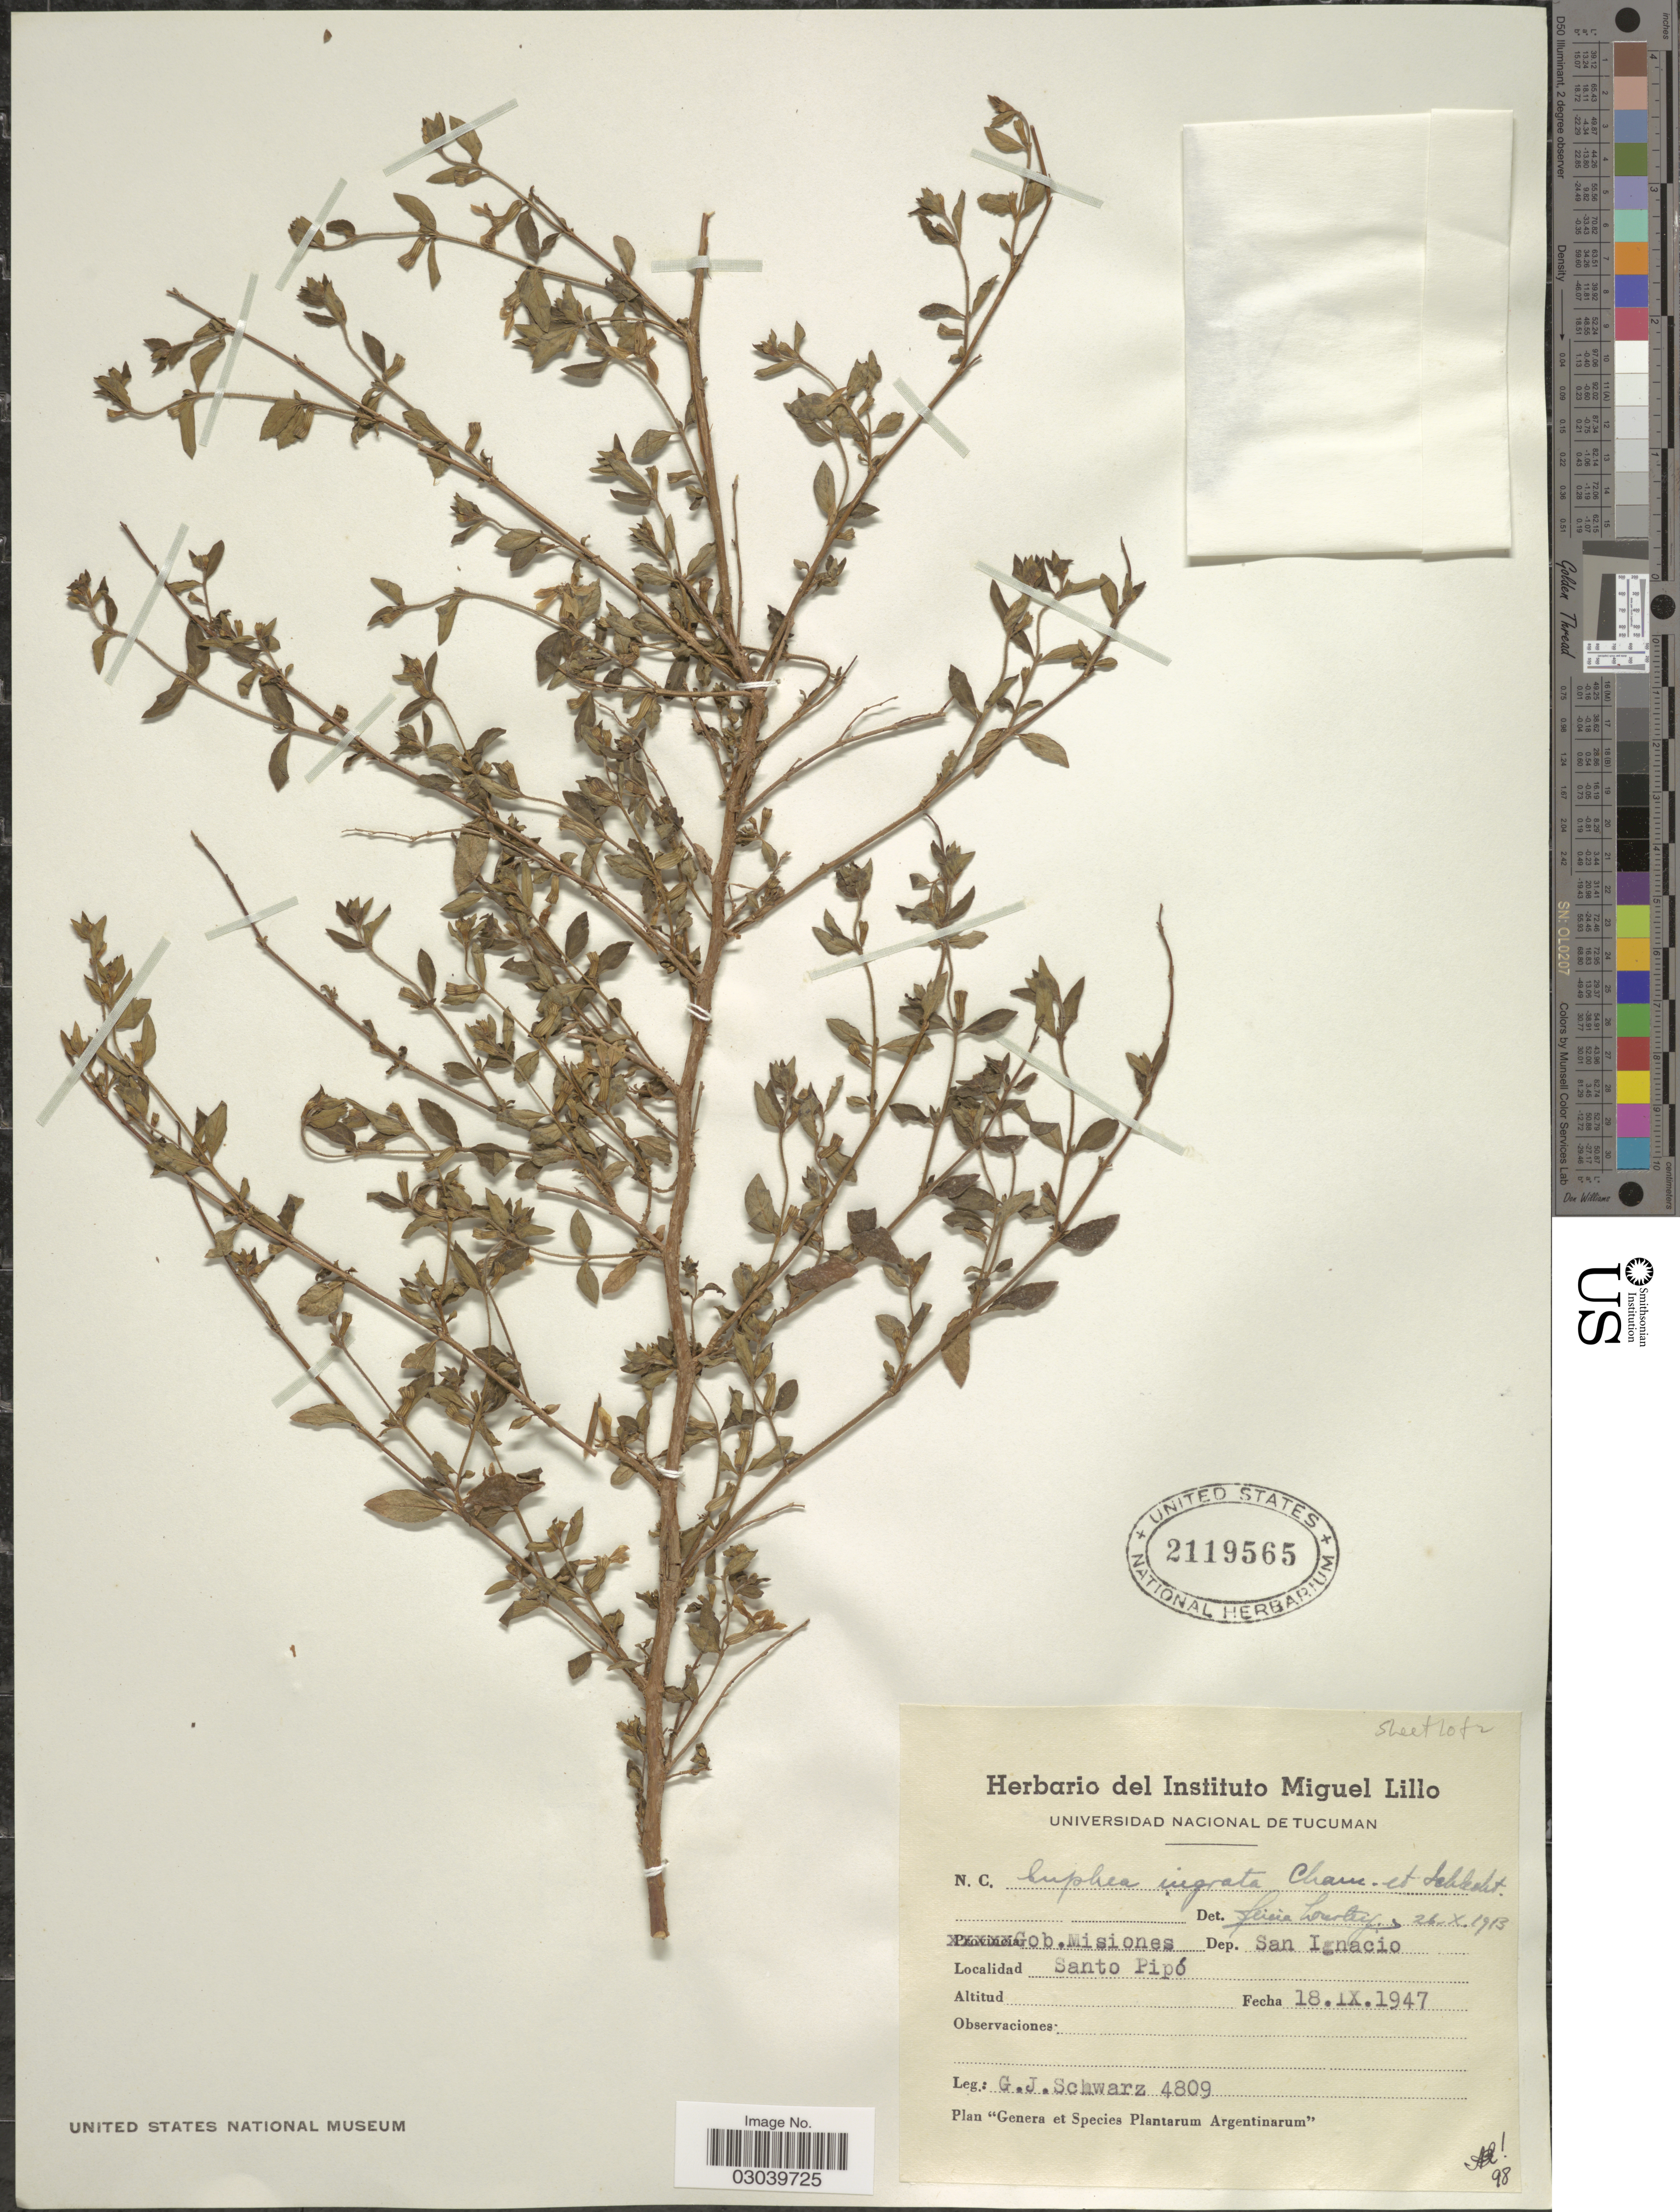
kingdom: Plantae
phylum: Tracheophyta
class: Magnoliopsida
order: Myrtales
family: Lythraceae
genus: Cuphea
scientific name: Cuphea ingrata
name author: Cham. & Schltdl.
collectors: G. J. Schwarz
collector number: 4809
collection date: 1947-09-18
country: Argentina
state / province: Misiones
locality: Gob. Misiones. Dep. San Ignacio. Santo Pipó.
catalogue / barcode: US 2119565